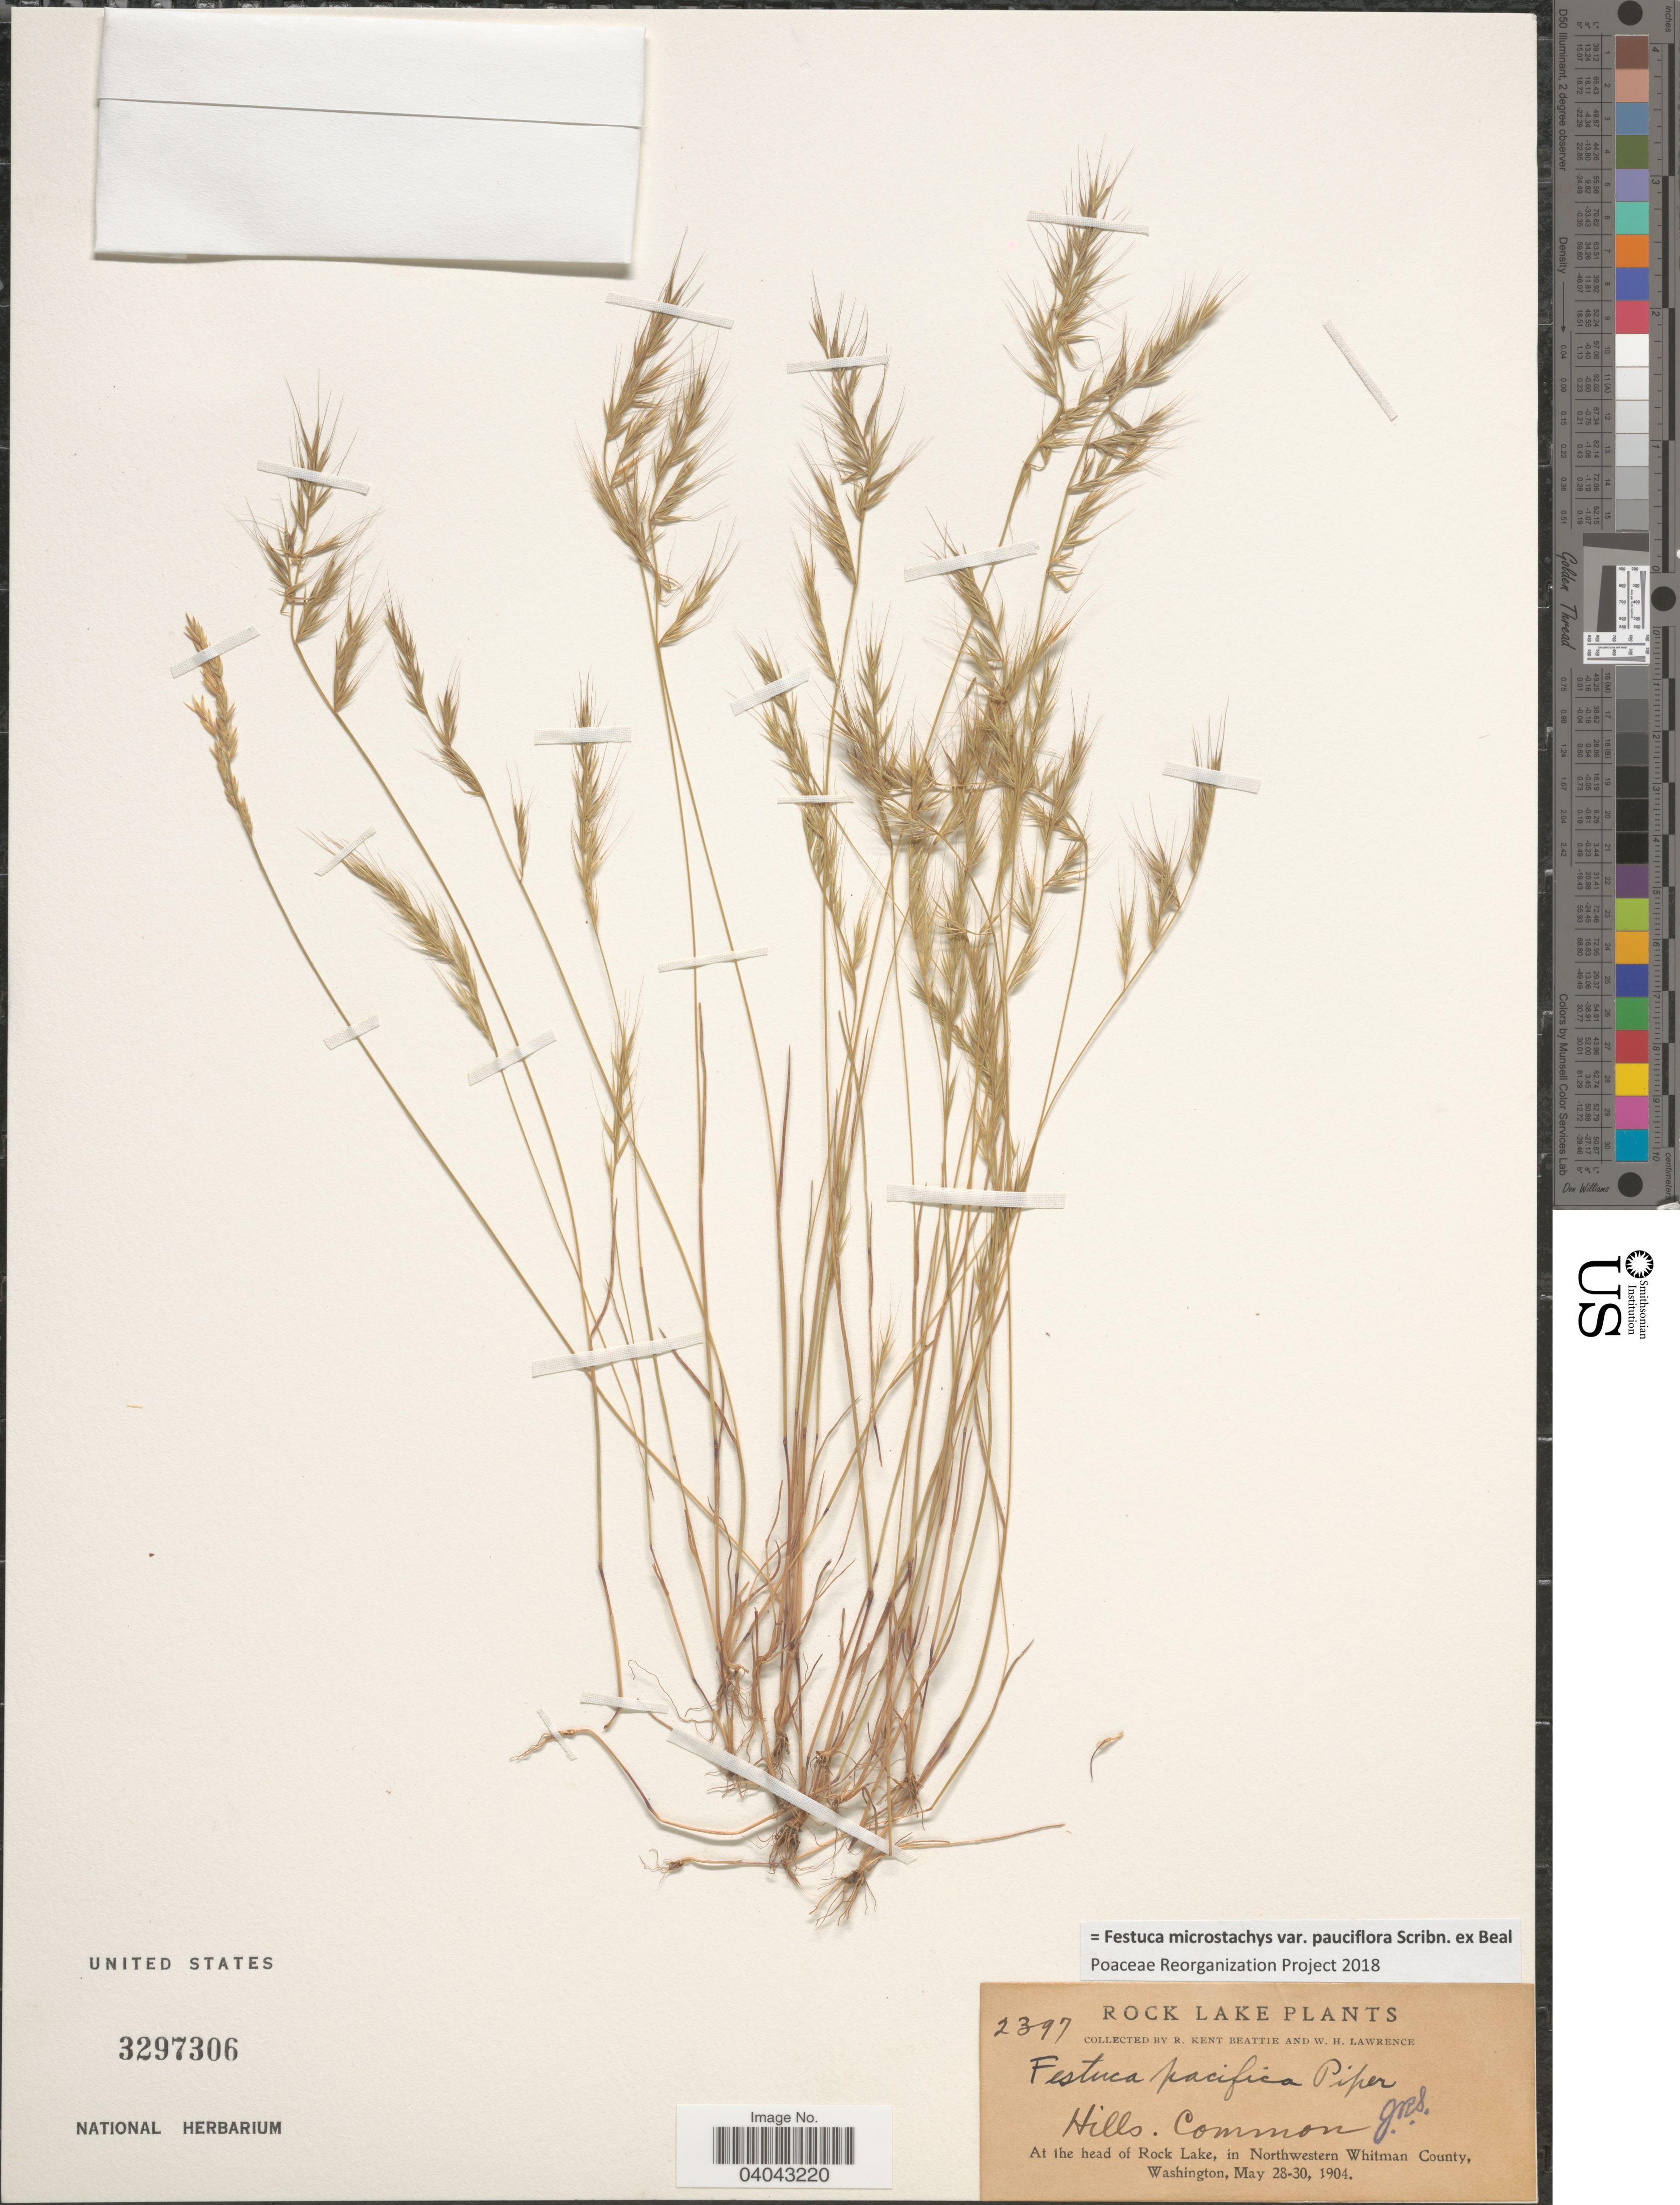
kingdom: Plantae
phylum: Tracheophyta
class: Liliopsida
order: Poales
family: Poaceae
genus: Festuca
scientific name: Festuca microstachys var. pauciflora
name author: Scribn. ex W.J. Beal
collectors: R. K. Beattie & W. Lawrence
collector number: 2397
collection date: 1904-05-28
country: United States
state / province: Washington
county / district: Whitman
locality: Rock Lake. Hills. At the head of Rock Lake, in Northwestern Whitman County.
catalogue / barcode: US 3297306